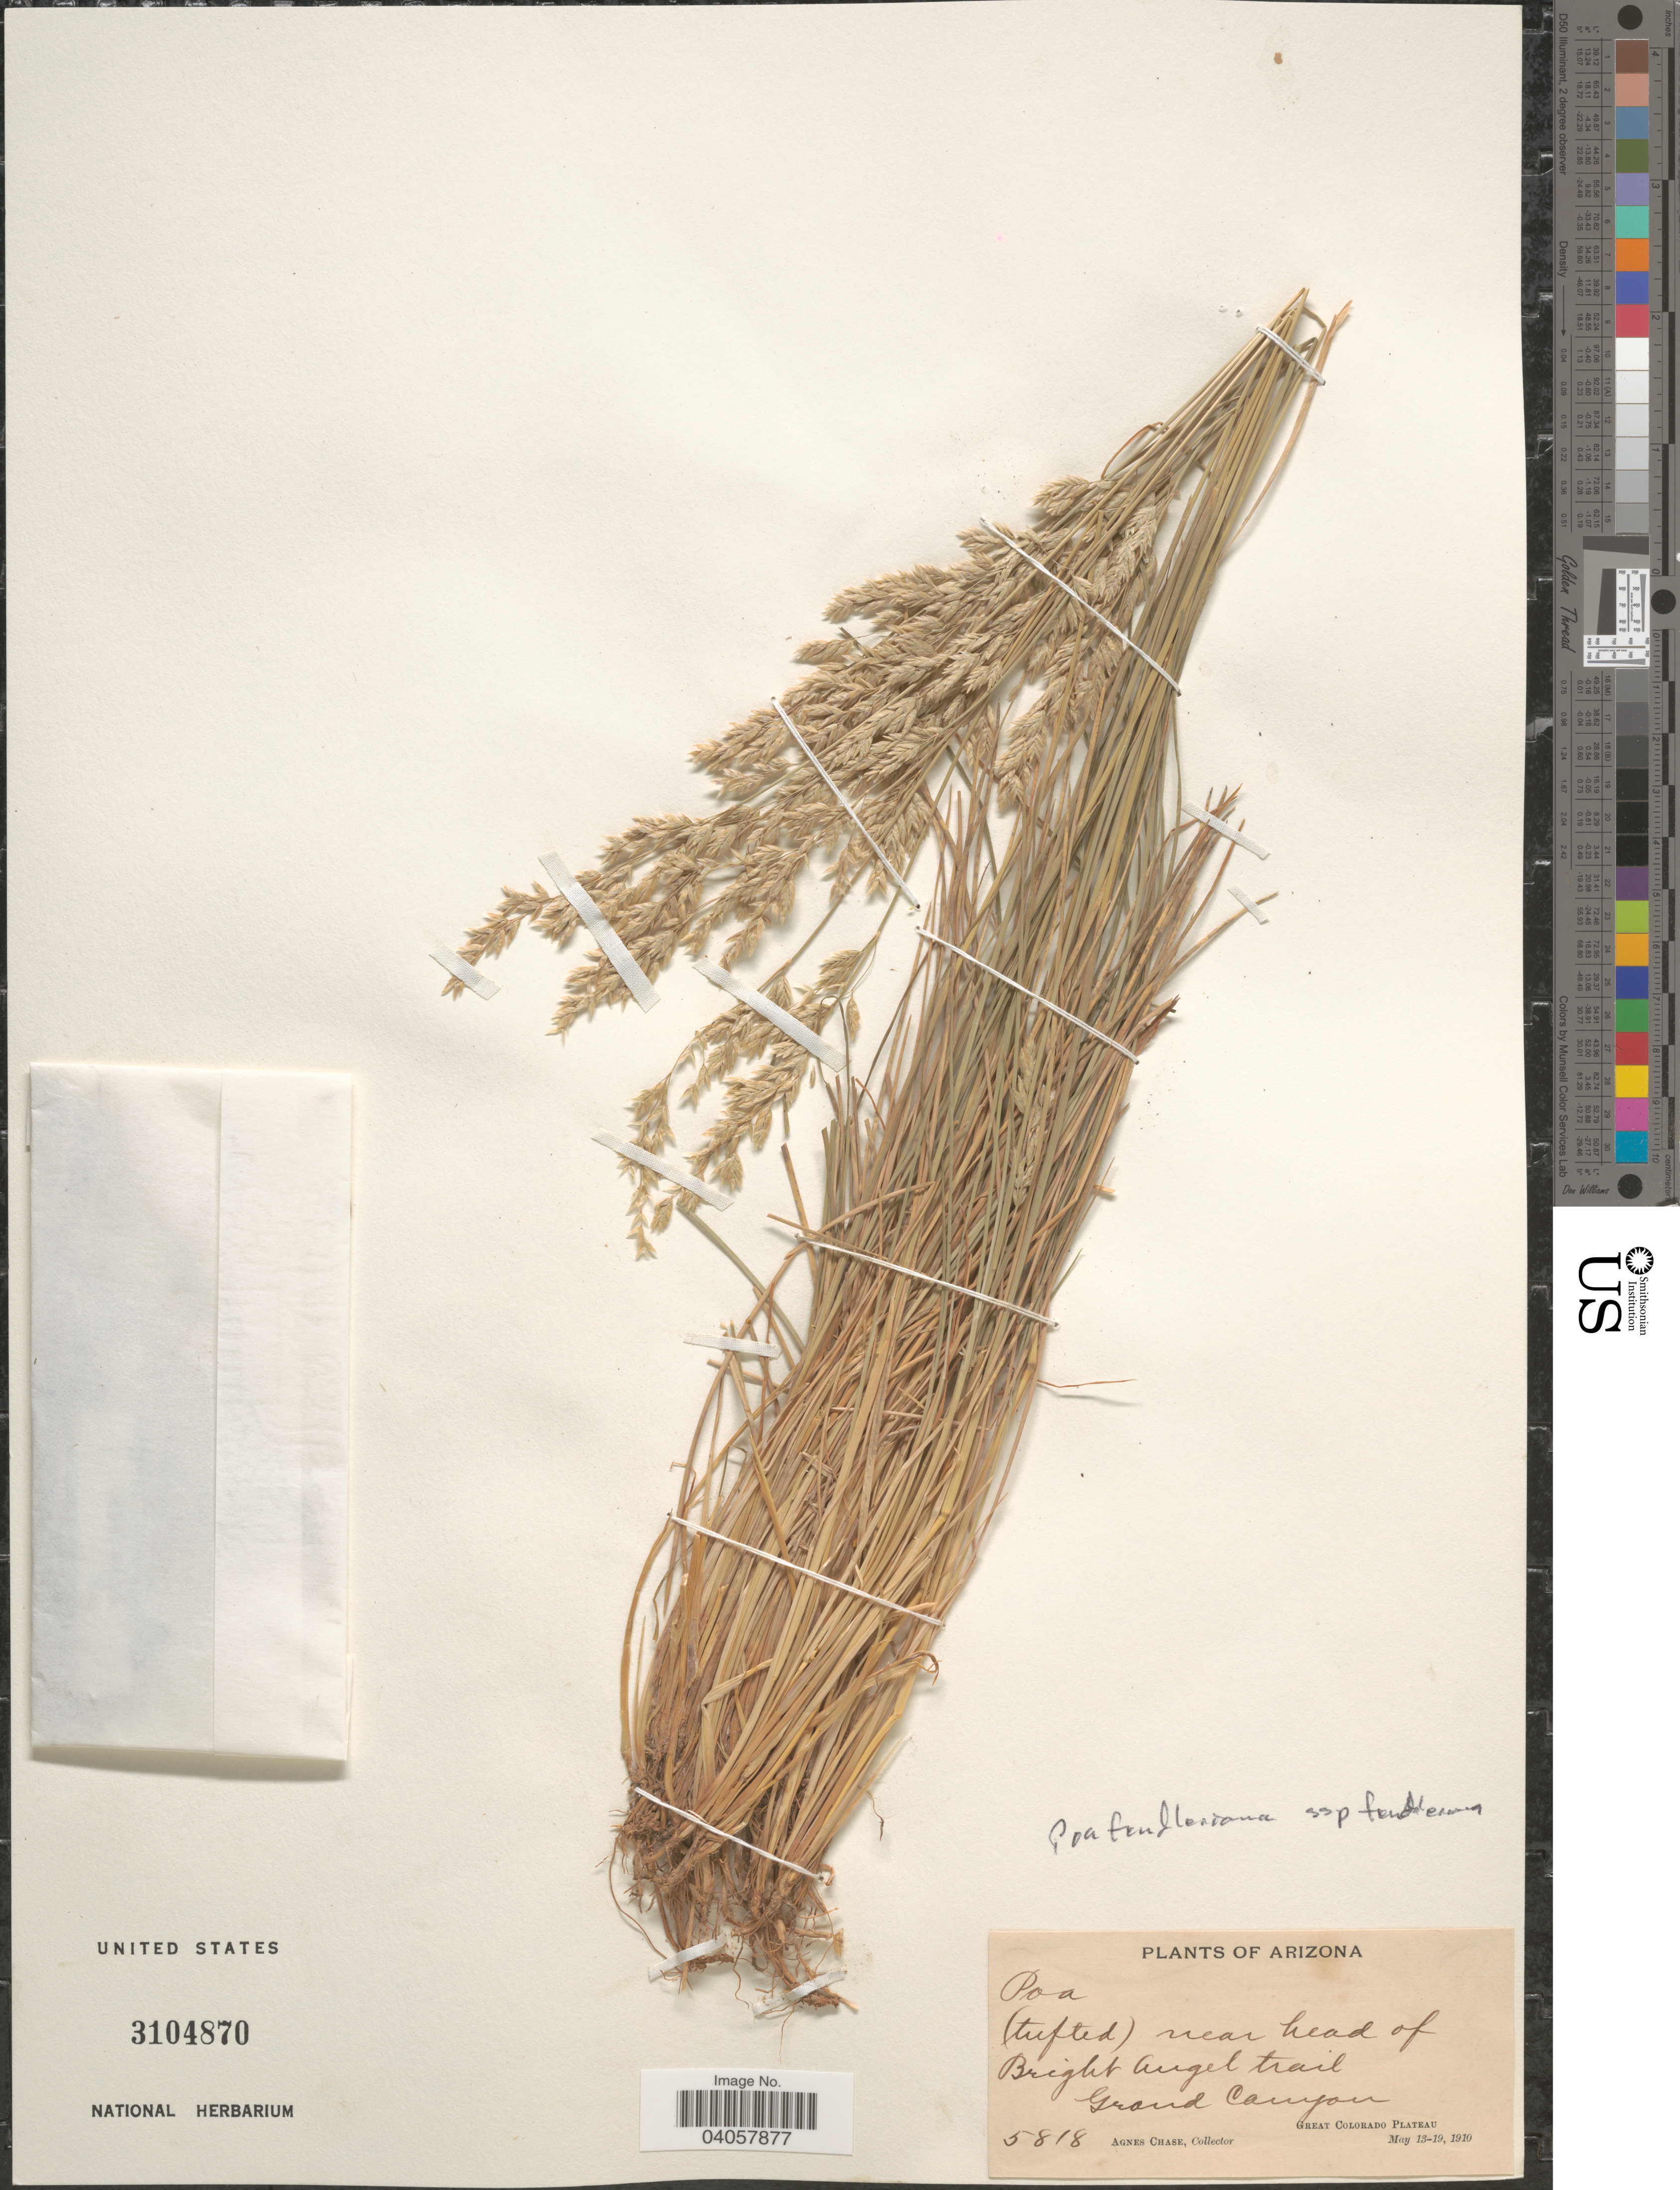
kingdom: Plantae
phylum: Tracheophyta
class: Liliopsida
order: Poales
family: Poaceae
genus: Poa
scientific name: Poa fendleriana subsp. fendleriana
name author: (Steud.) Vasey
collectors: A. Chase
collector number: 5818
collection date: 1910-05-13/1910-05-19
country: United States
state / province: Arizona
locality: Near head of Bright Angel trail. Grand Canyon. Great Colorado Plateau.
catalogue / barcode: US 3104870